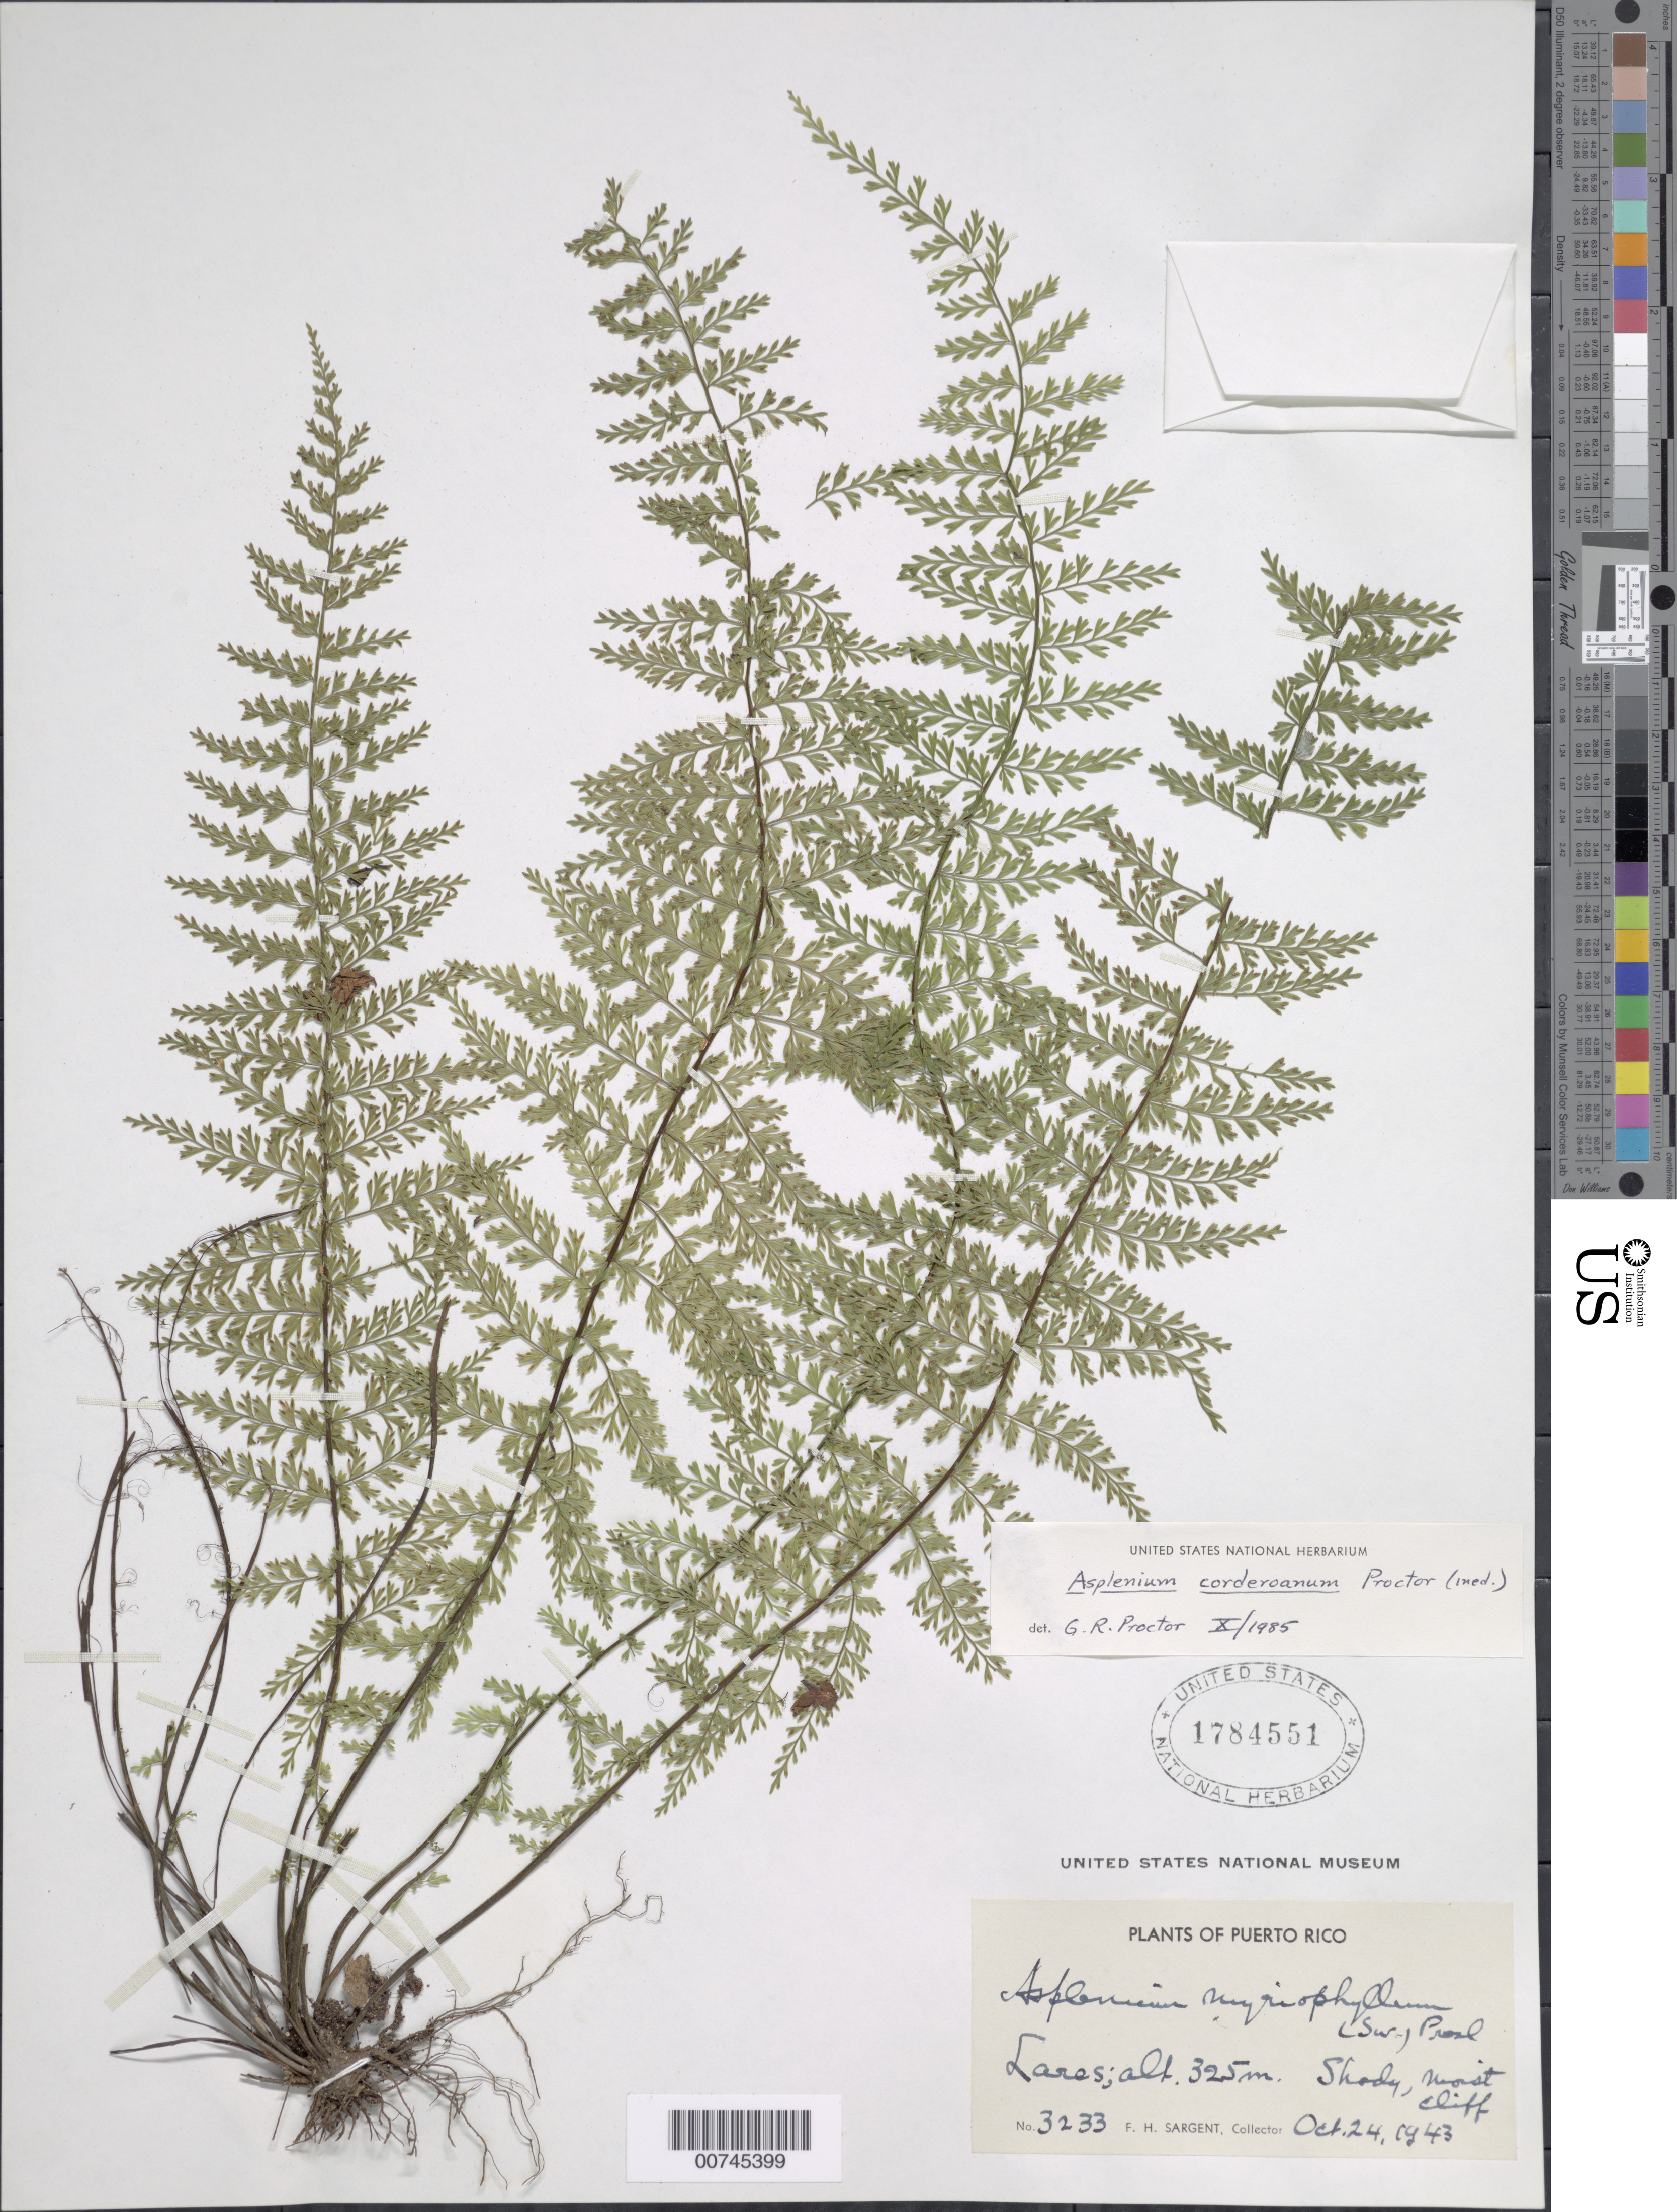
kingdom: Plantae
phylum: Tracheophyta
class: Polypodiopsida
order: Polypodiales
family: Aspleniaceae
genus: Asplenium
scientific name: Asplenium corderoanum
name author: Proctor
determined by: Proctor, G. R.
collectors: F. H. Sargent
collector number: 3233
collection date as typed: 24 Oct 1943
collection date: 1943-10-24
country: Puerto Rico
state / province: Lares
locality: Lares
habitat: Shady, moist cliff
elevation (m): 325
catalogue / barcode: US 1784551